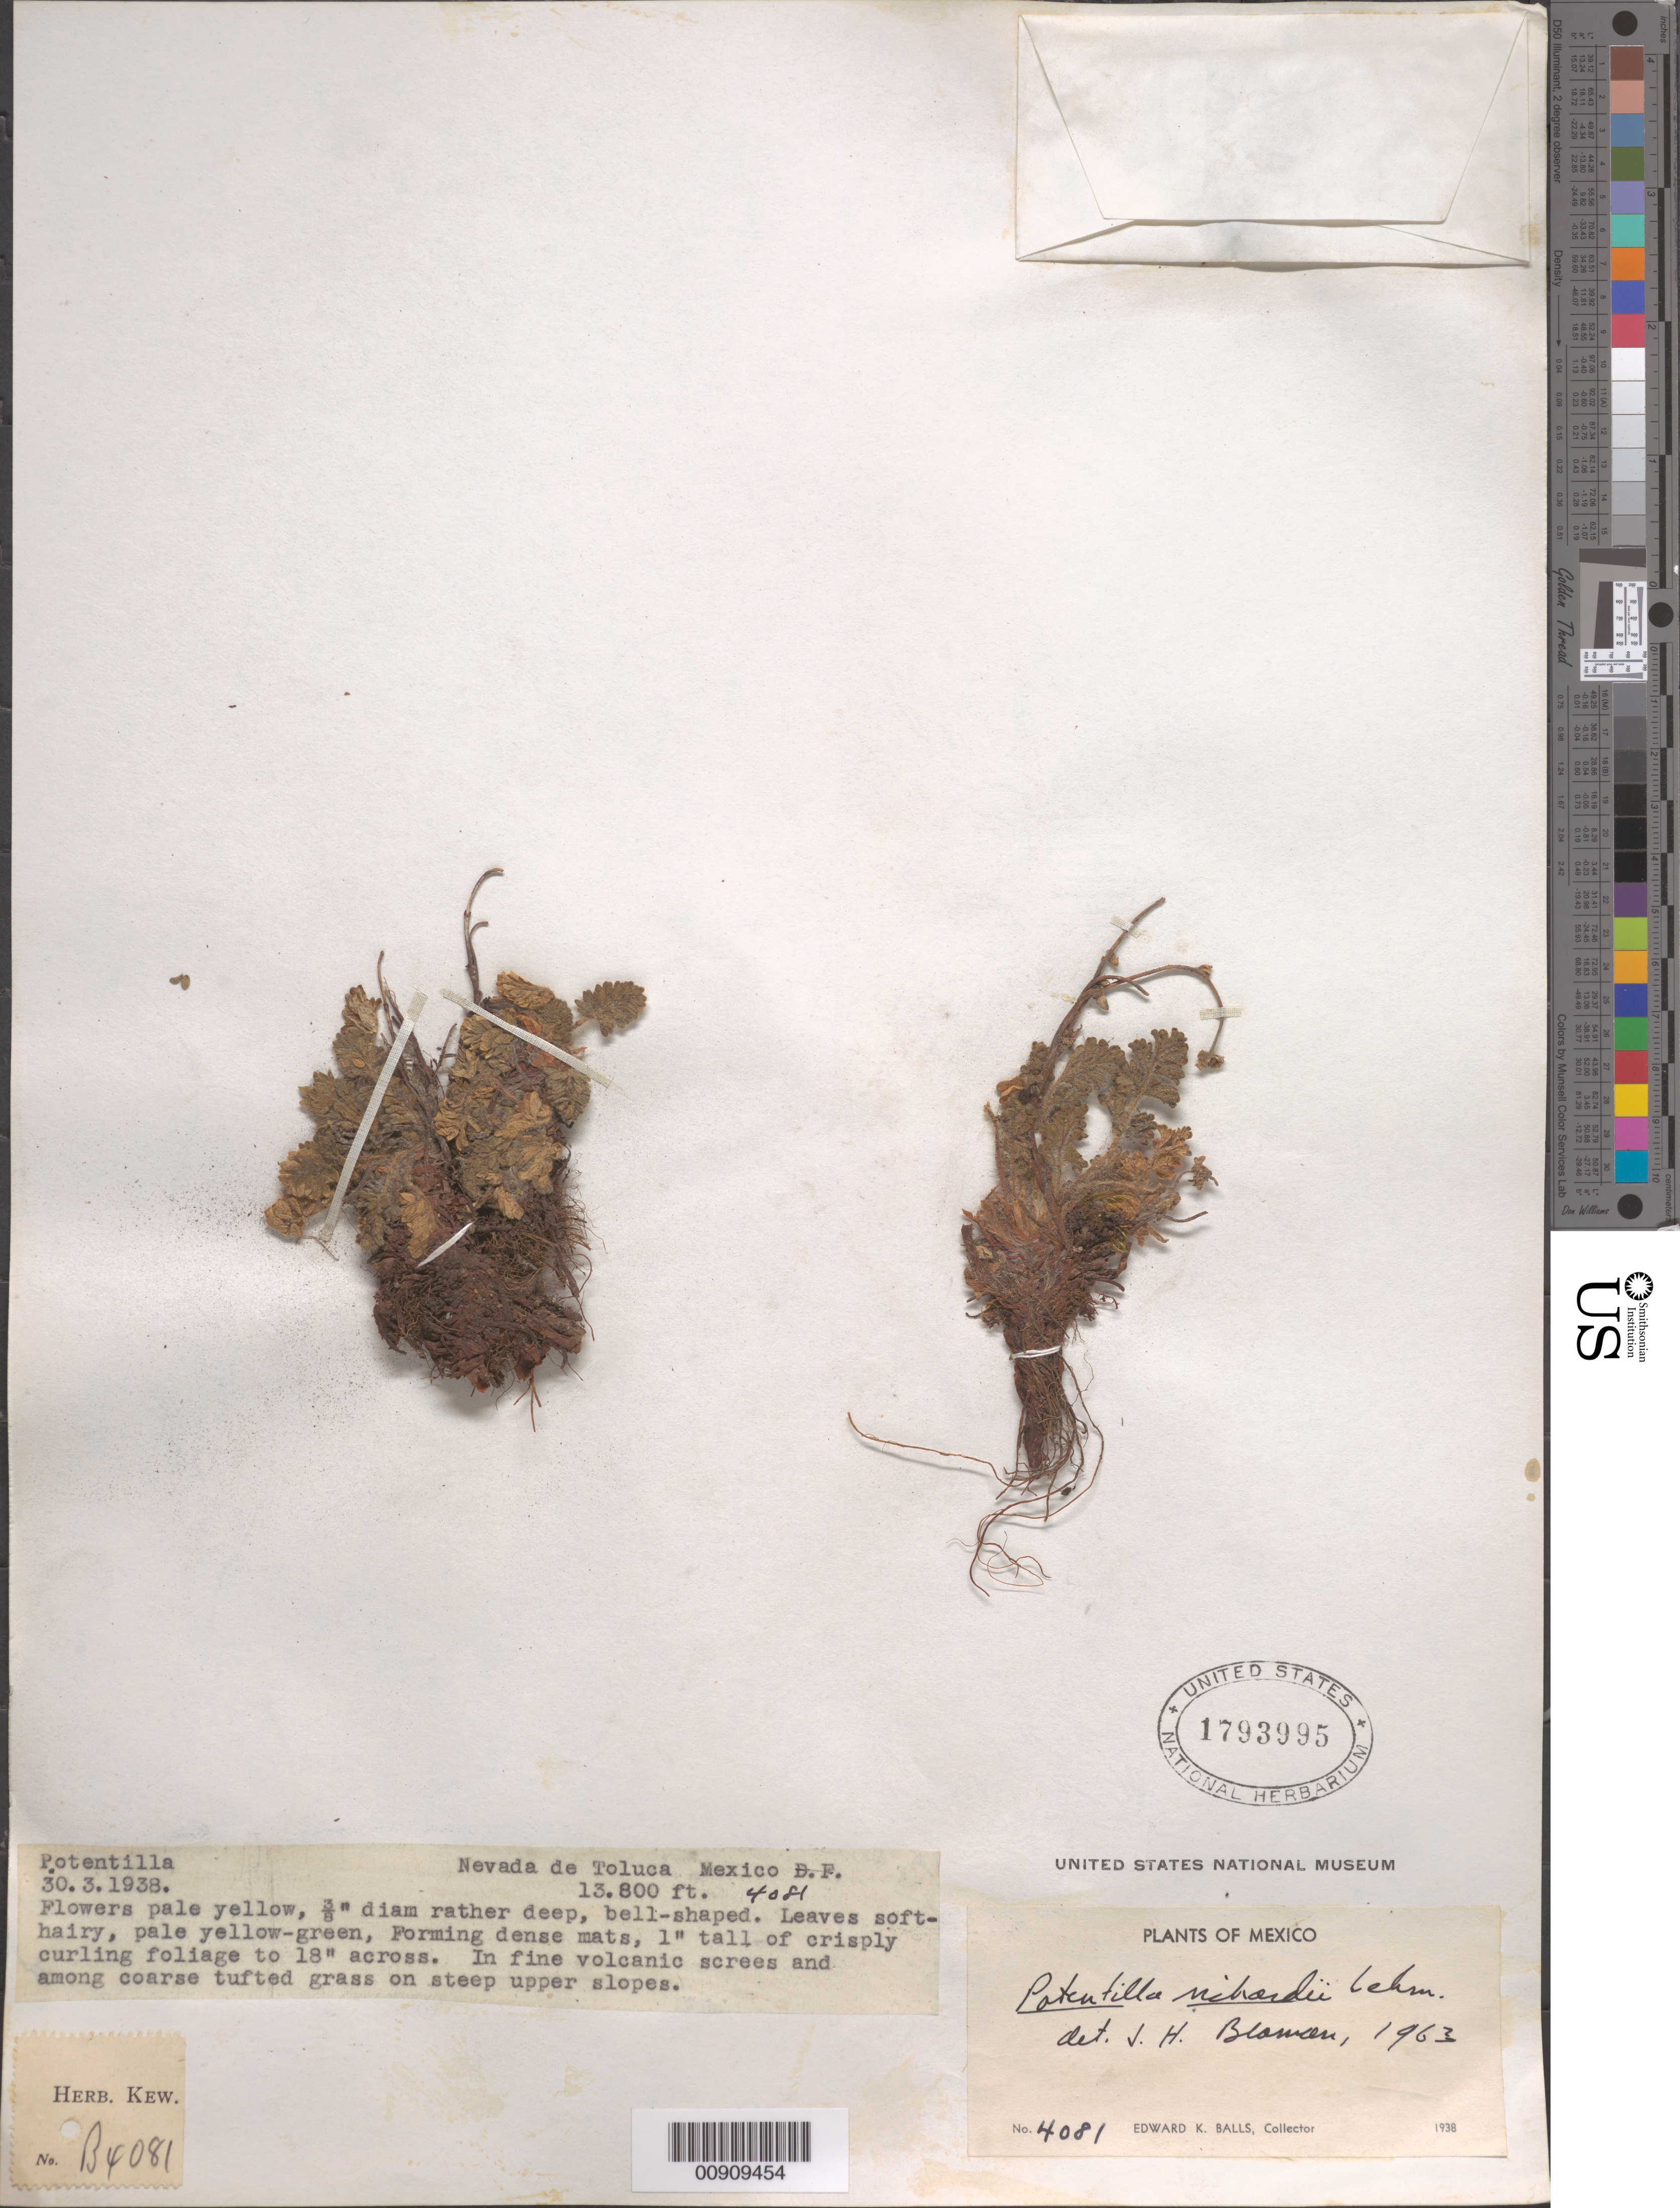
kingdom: Plantae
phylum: Tracheophyta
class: Magnoliopsida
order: Rosales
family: Rosaceae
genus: Potentilla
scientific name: Potentilla richardii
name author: Lehm.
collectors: E. K. Balls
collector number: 4081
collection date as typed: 30 Mar 1938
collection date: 1938-03-30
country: Mexico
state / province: México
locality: Nevada [sic] de Toluca, State of Mexico.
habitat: In fine volcanic screes and among coarse tufted grass on steep upper slopes.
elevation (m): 4206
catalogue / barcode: US 1793995